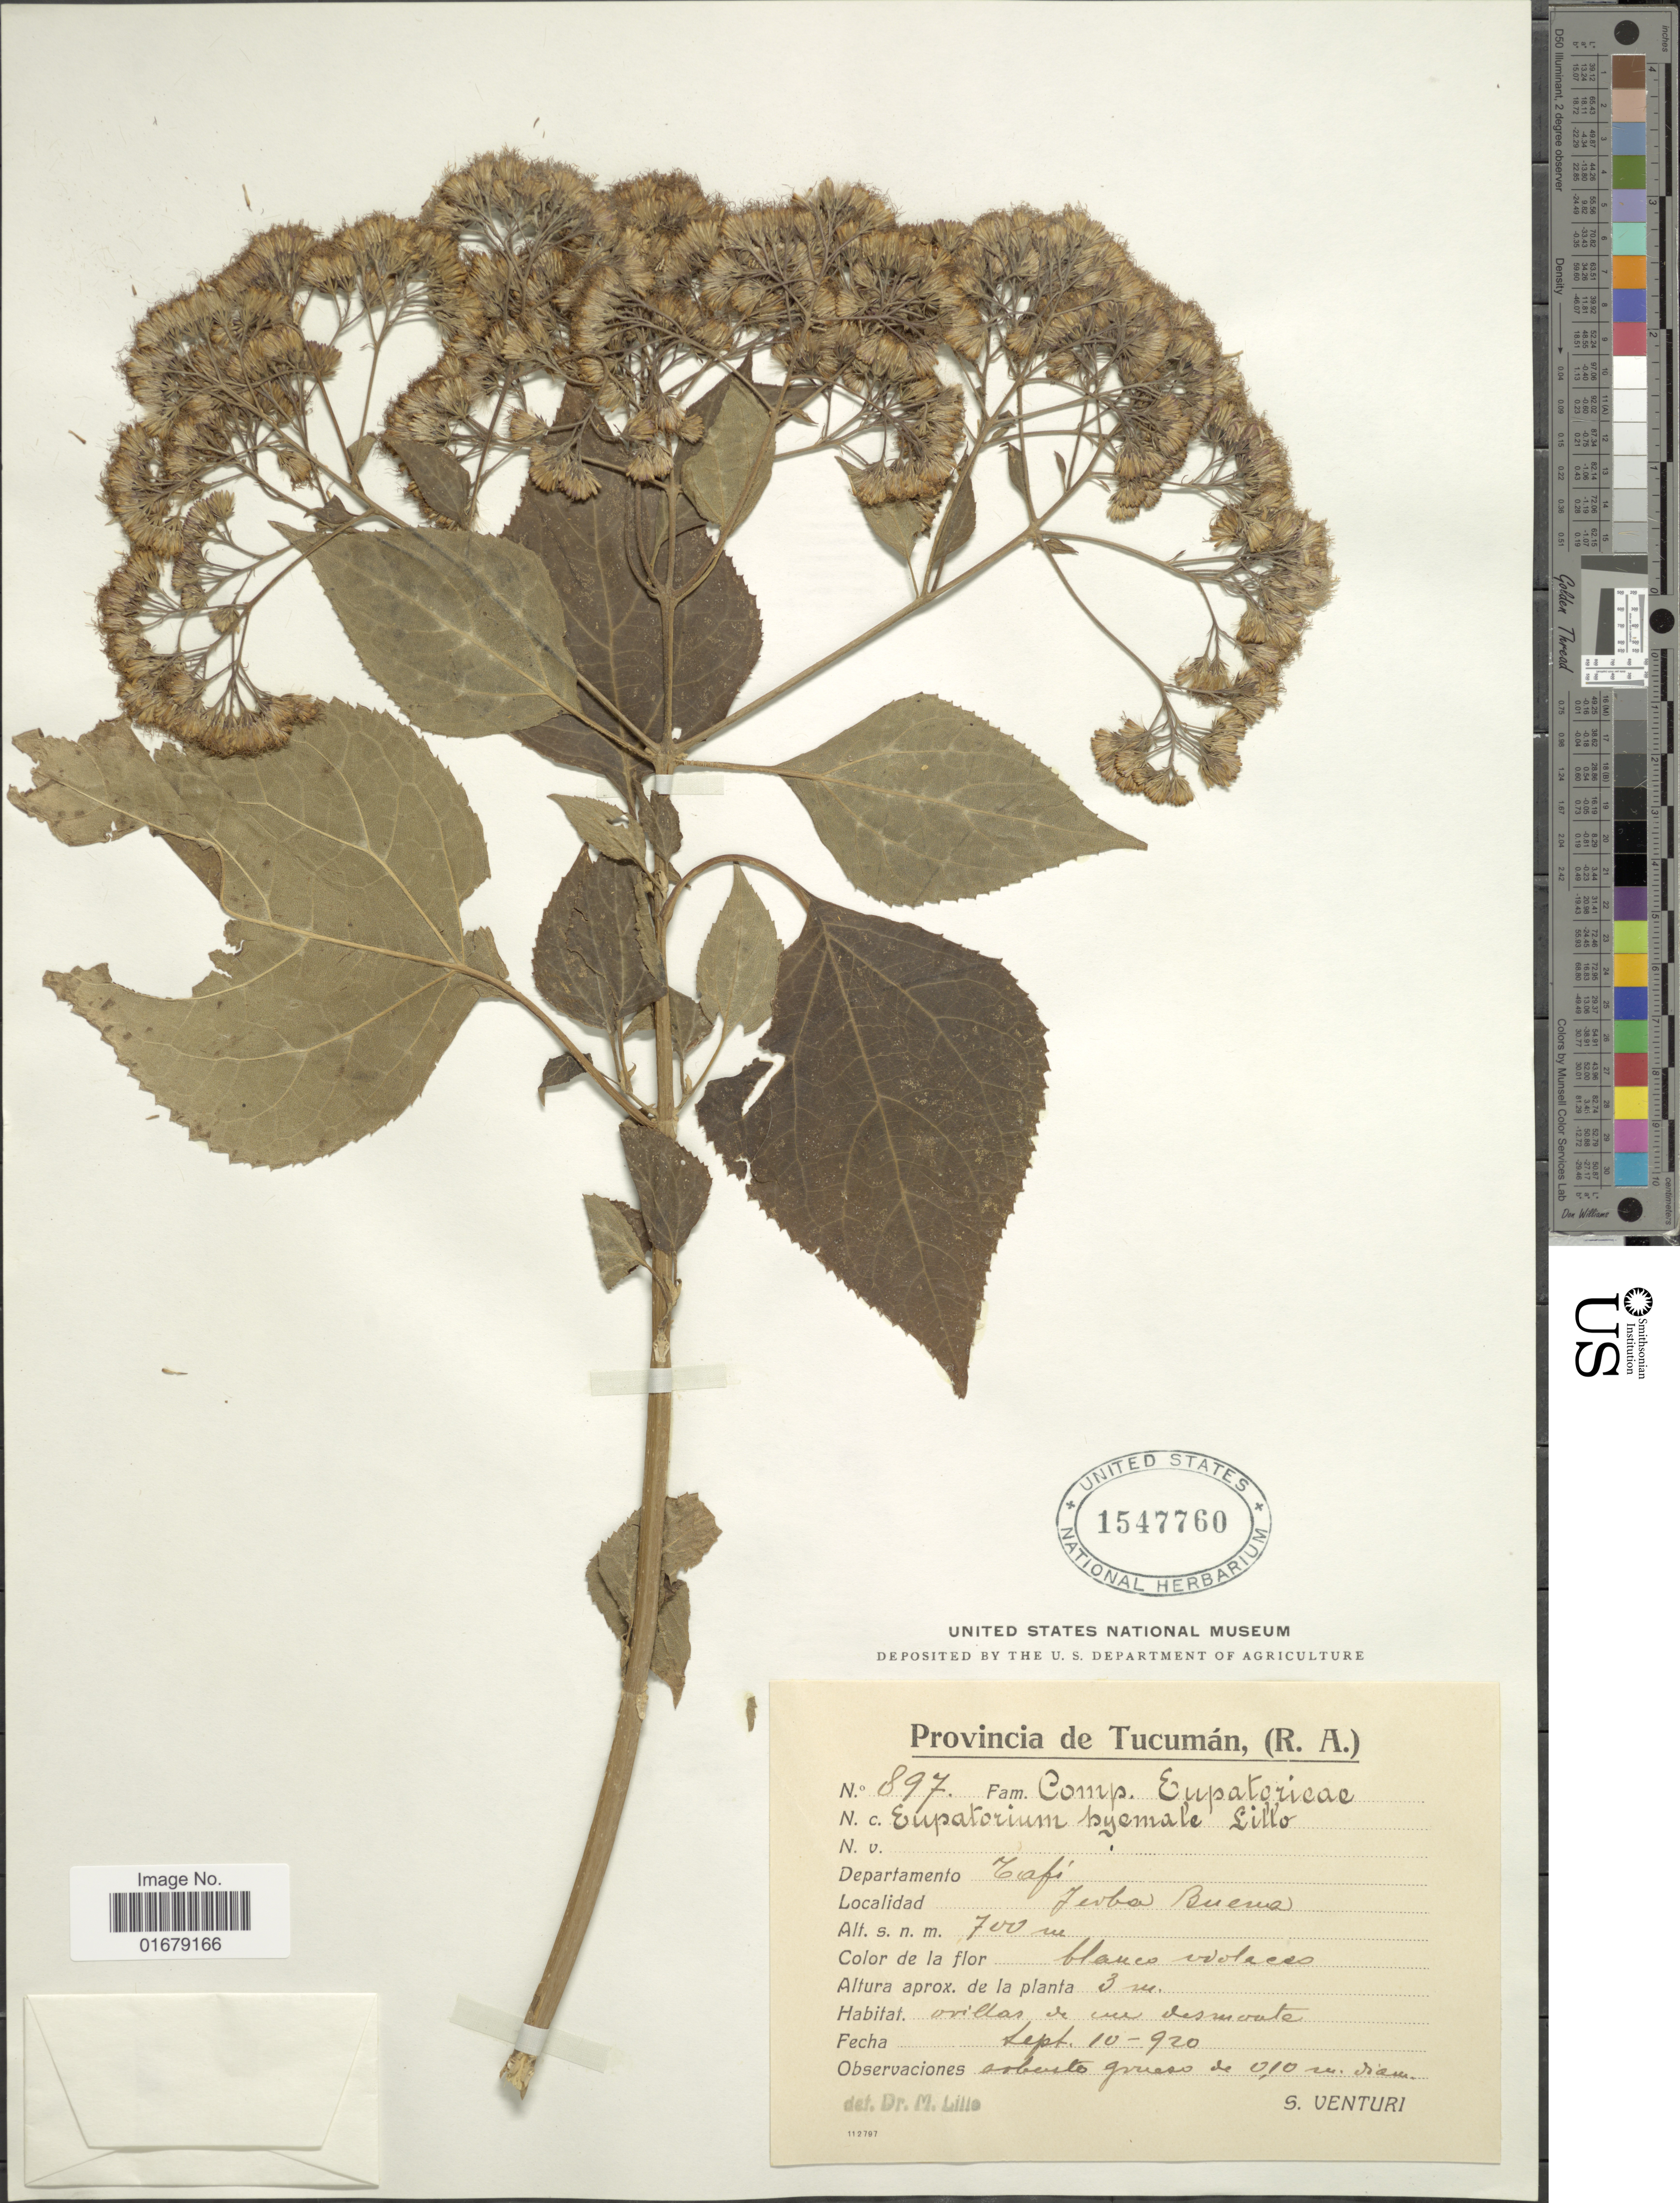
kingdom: Plantae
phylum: Tracheophyta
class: Magnoliopsida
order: Asterales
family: Asteraceae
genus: Kaunia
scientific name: Kaunia hyemale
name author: (Lillo)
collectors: S. Venturi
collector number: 897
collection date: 1920-09-10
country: Argentina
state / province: Tucuman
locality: Provincia de Tucuman. Departamento Tafi. Jeva Buerna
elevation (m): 700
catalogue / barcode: US 1547760